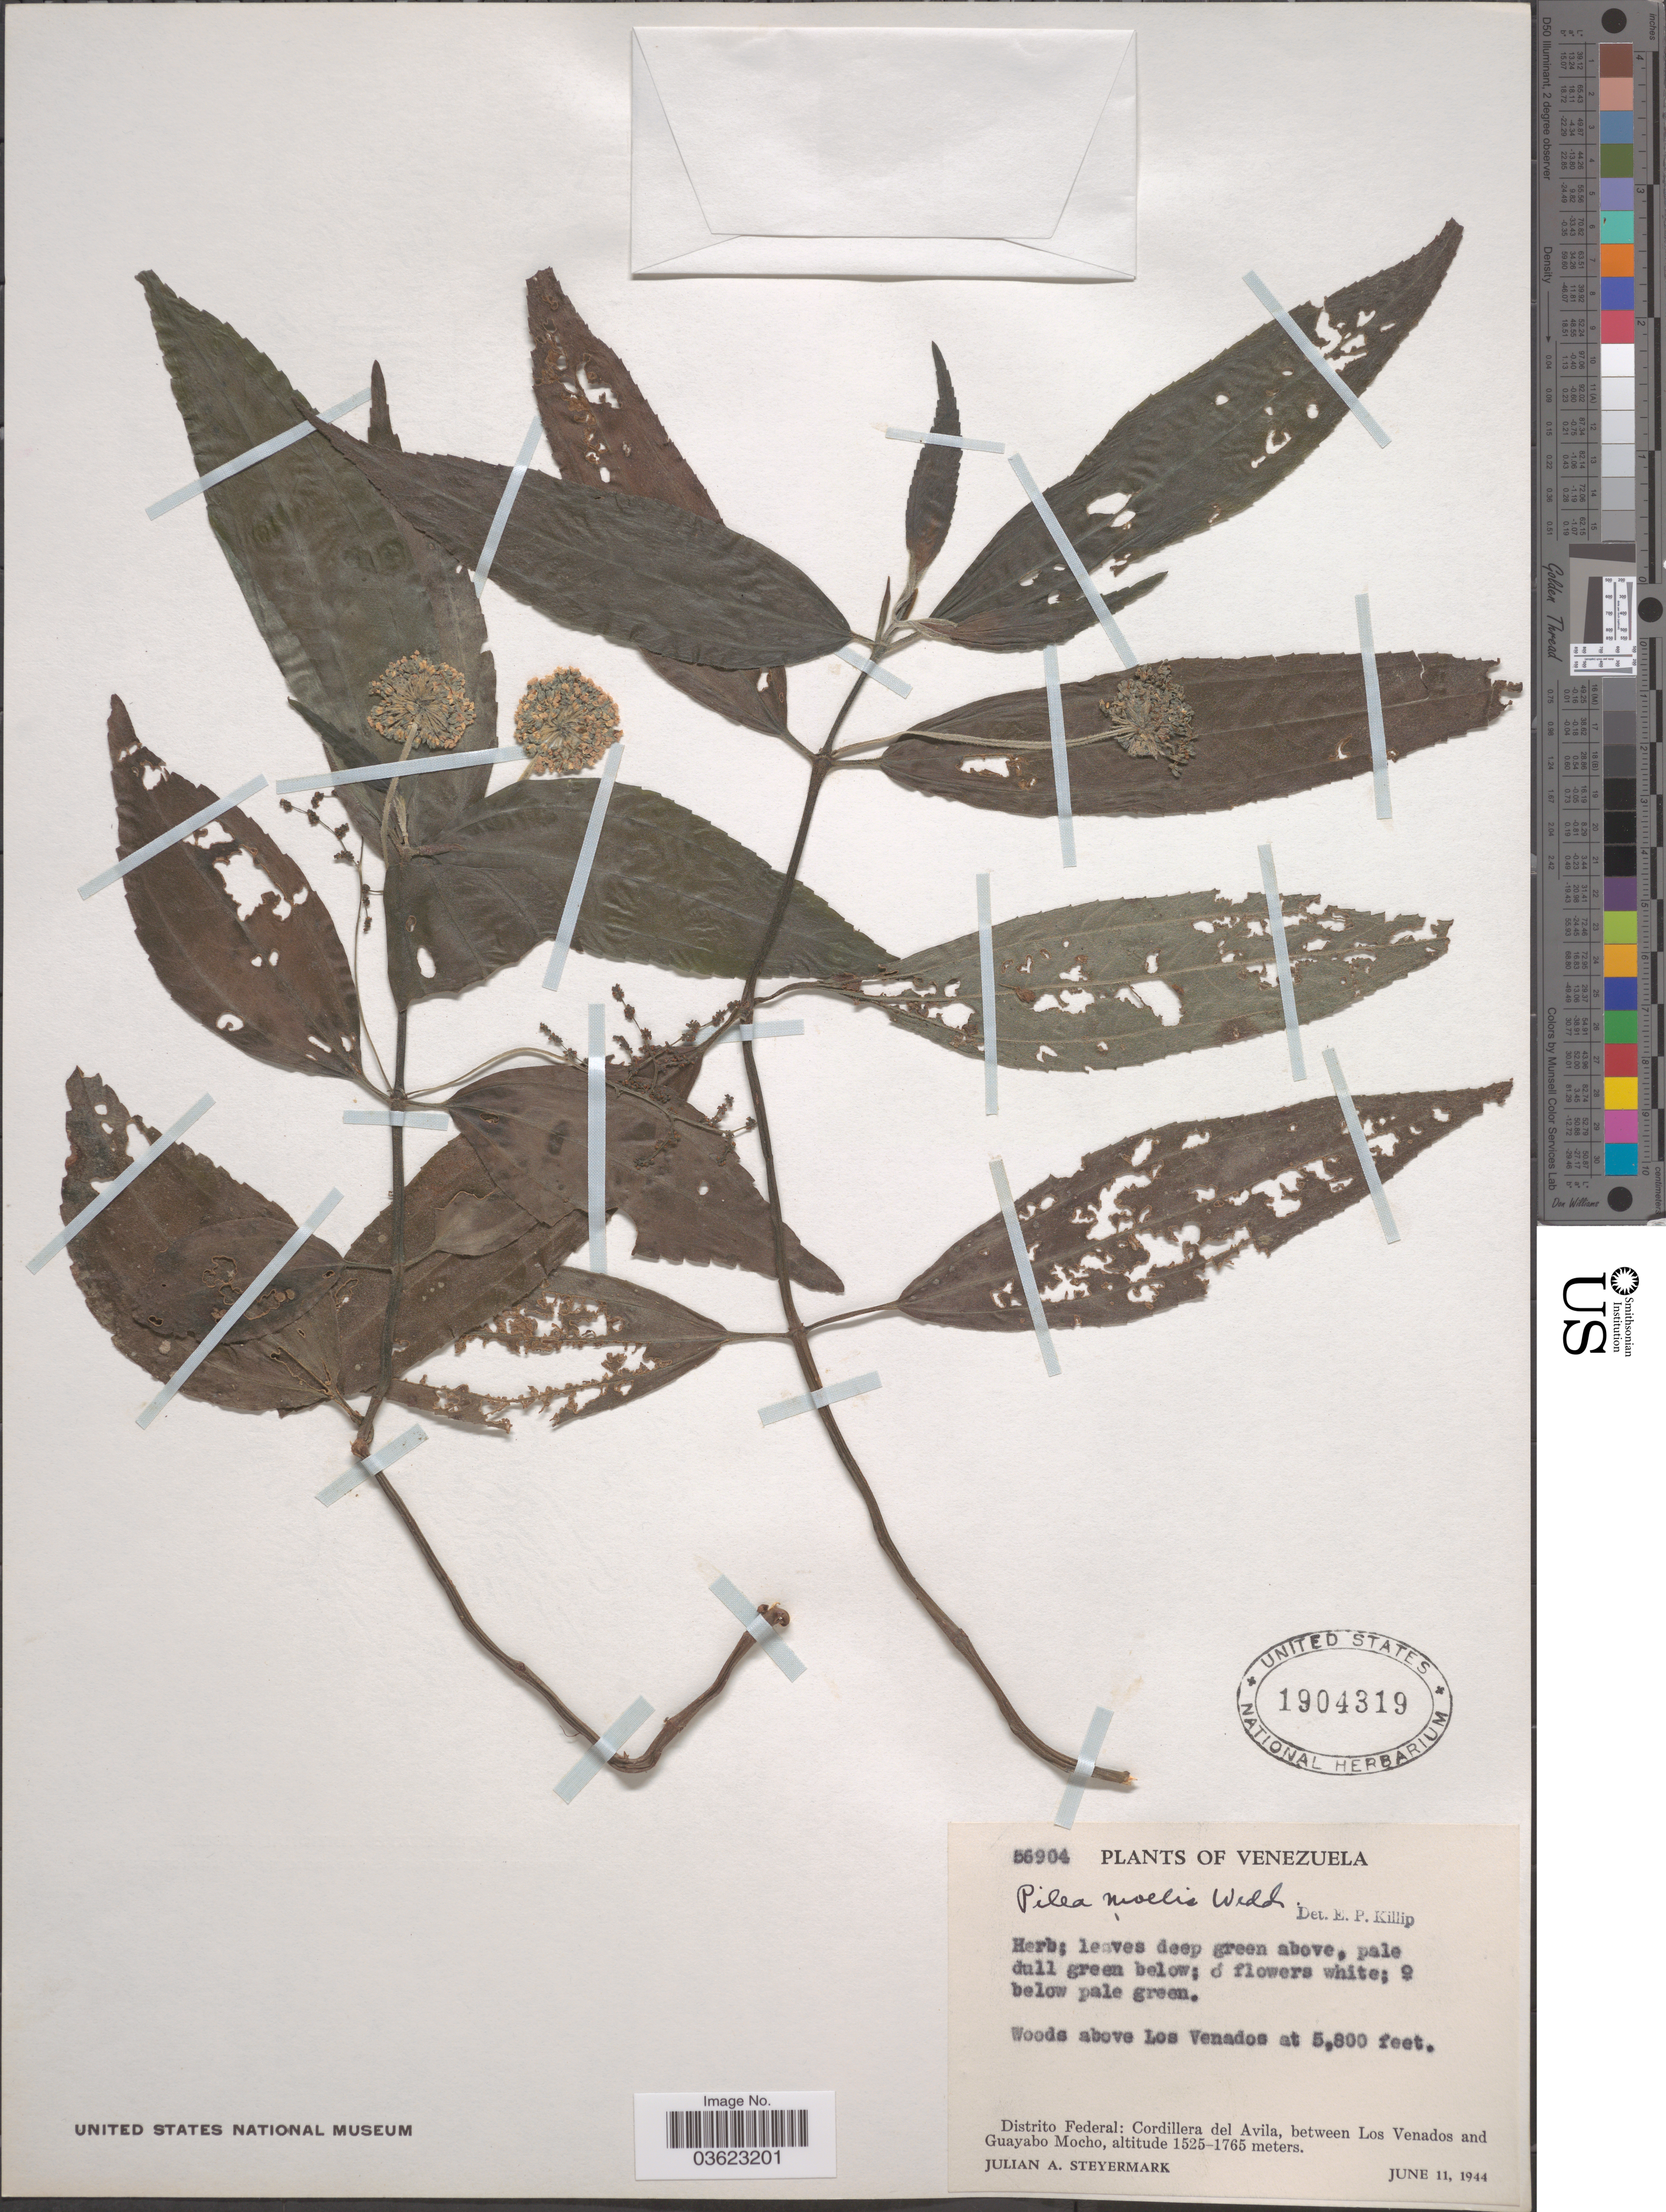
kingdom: Plantae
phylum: Tracheophyta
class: Magnoliopsida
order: Rosales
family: Urticaceae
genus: Pilea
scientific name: Pilea mollis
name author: Wedd.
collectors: J. Steyermark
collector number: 56904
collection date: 1944-06-11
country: Venezuela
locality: Woods above Los Venados. Distrito Federal: Cordillera del Avila, between Los Venados and Guayabo Mocho.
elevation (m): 1768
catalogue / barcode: US 1904319